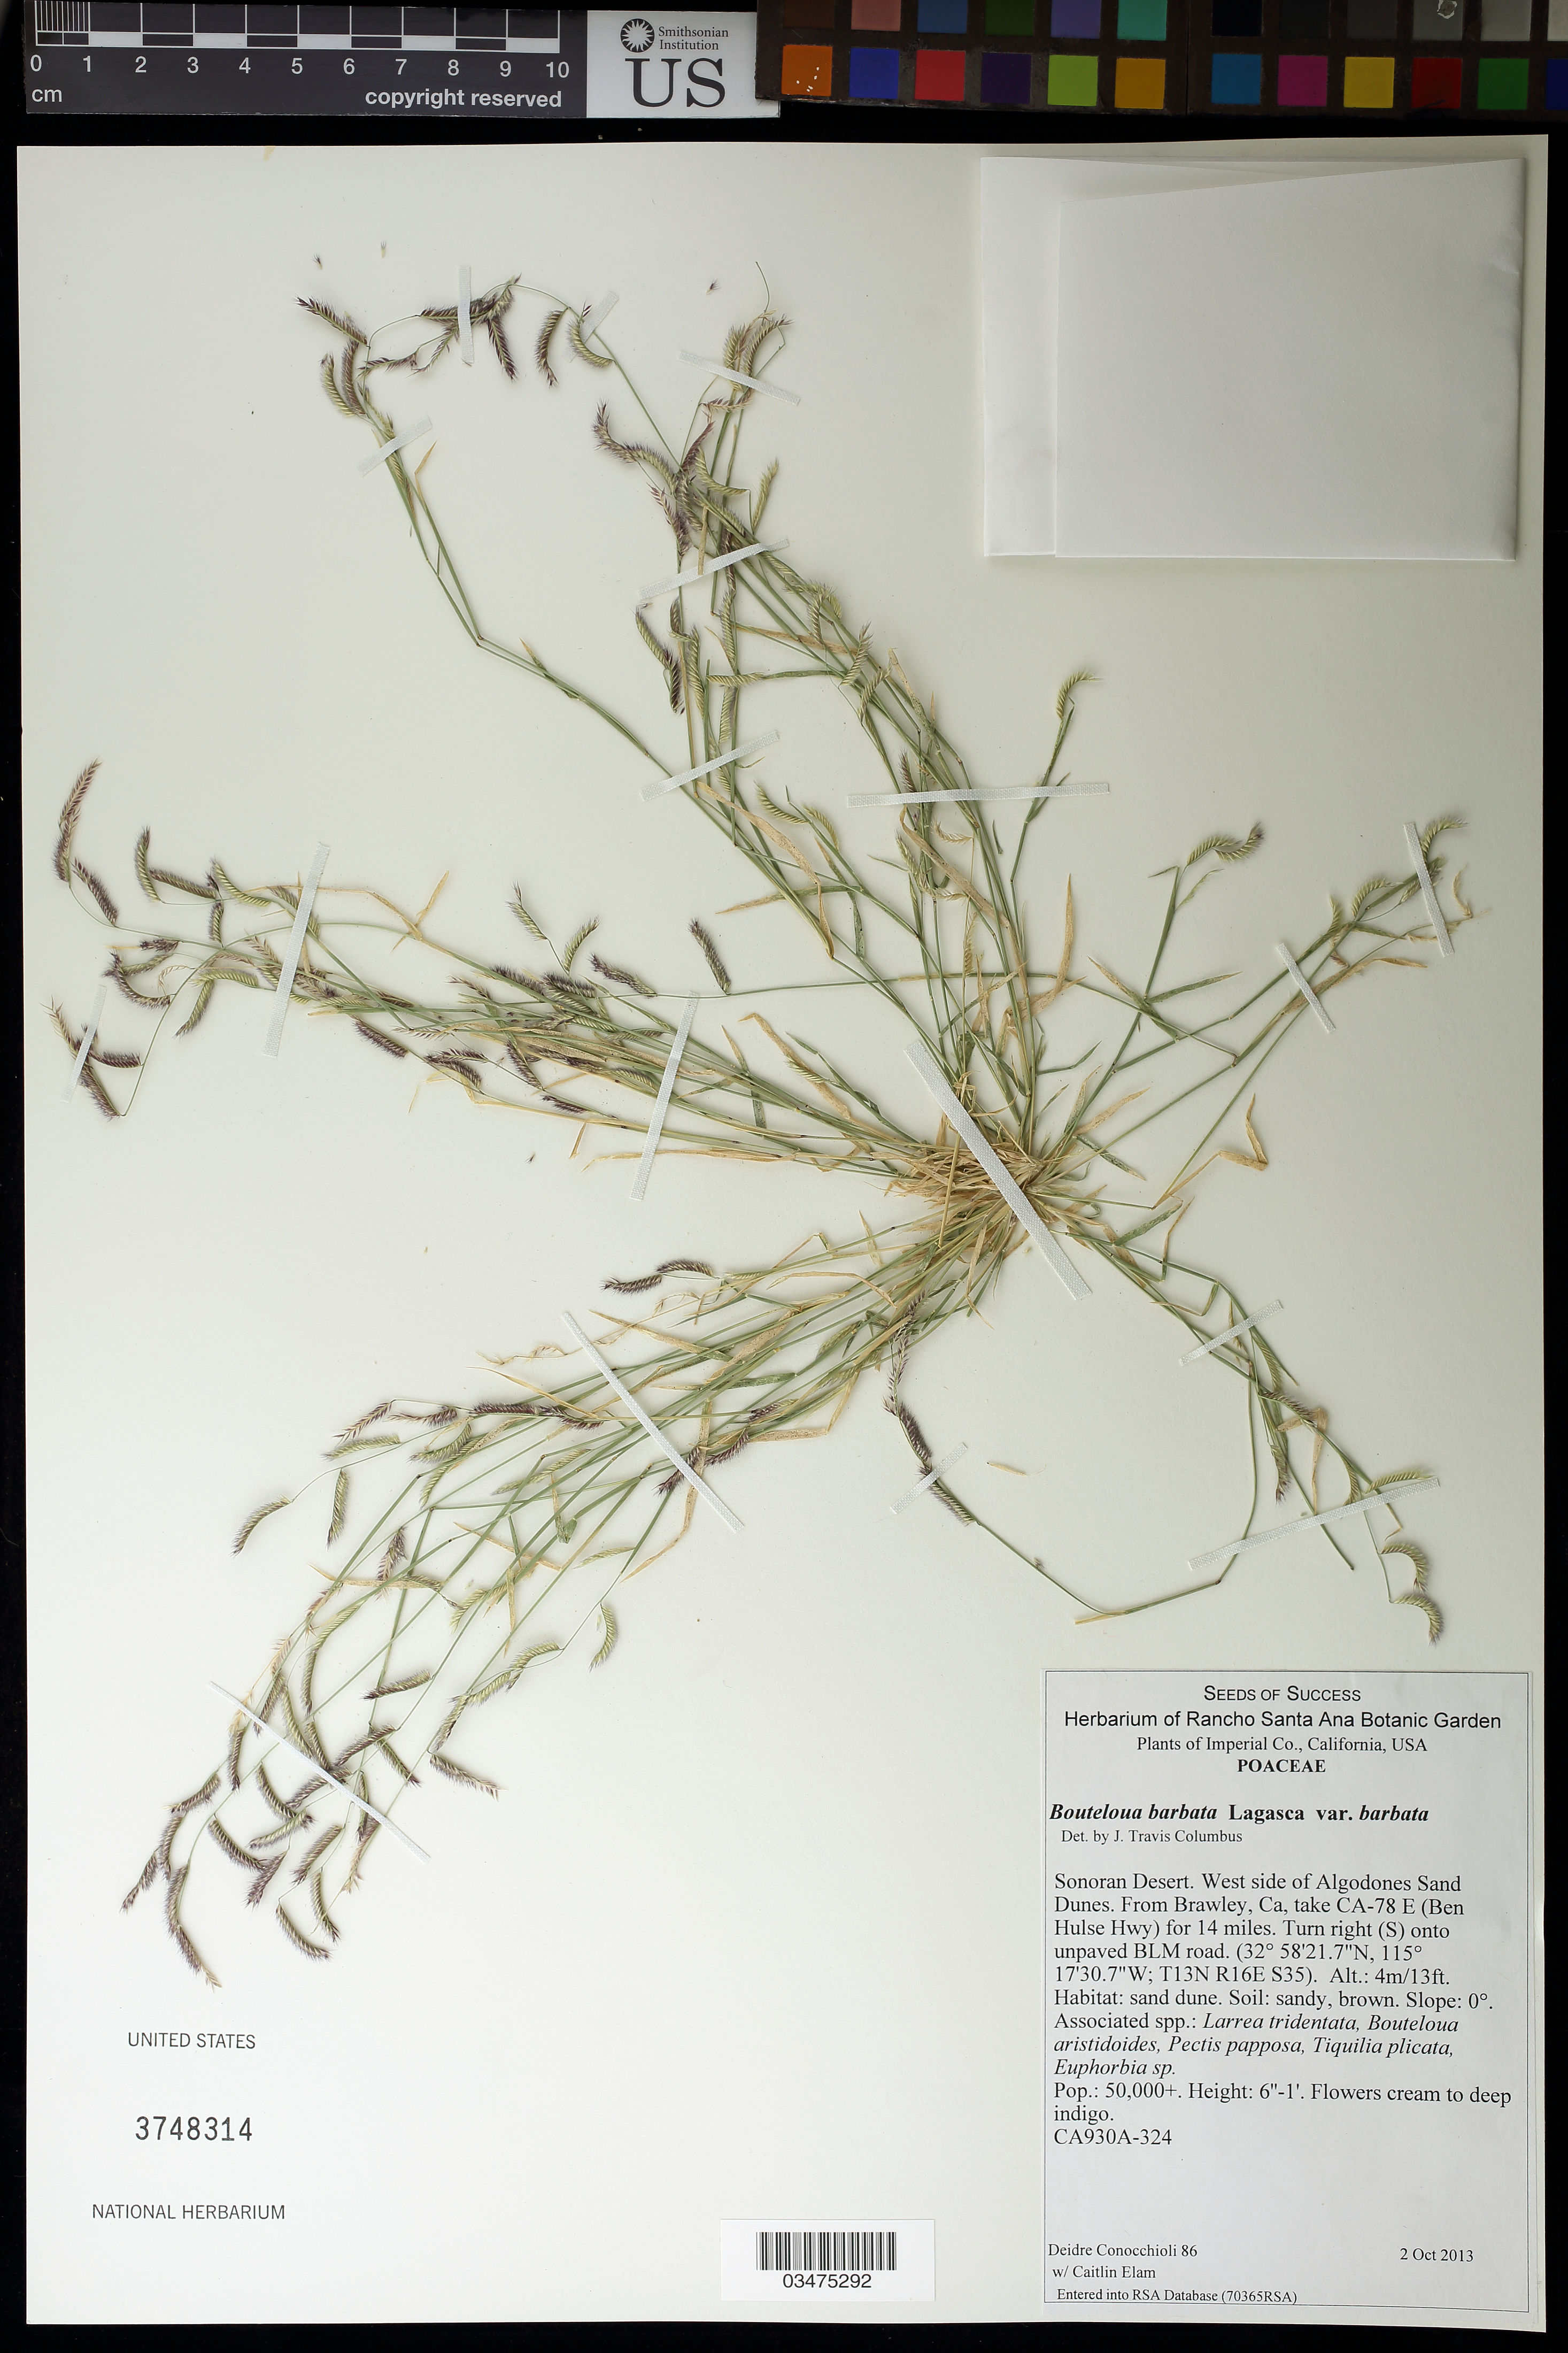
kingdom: Plantae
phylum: Tracheophyta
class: Liliopsida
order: Poales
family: Poaceae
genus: Bouteloua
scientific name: Bouteloua barbata var. barbata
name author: Lagger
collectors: D. Conocchioli & C. Elam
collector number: CA930A-324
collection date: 2013-10-02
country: United States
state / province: California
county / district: Imperial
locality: Sonoran Desert. W side of Algodones Sand Dunes.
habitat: Sand dune. Soil: sandy, brown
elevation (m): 4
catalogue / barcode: US 3748314